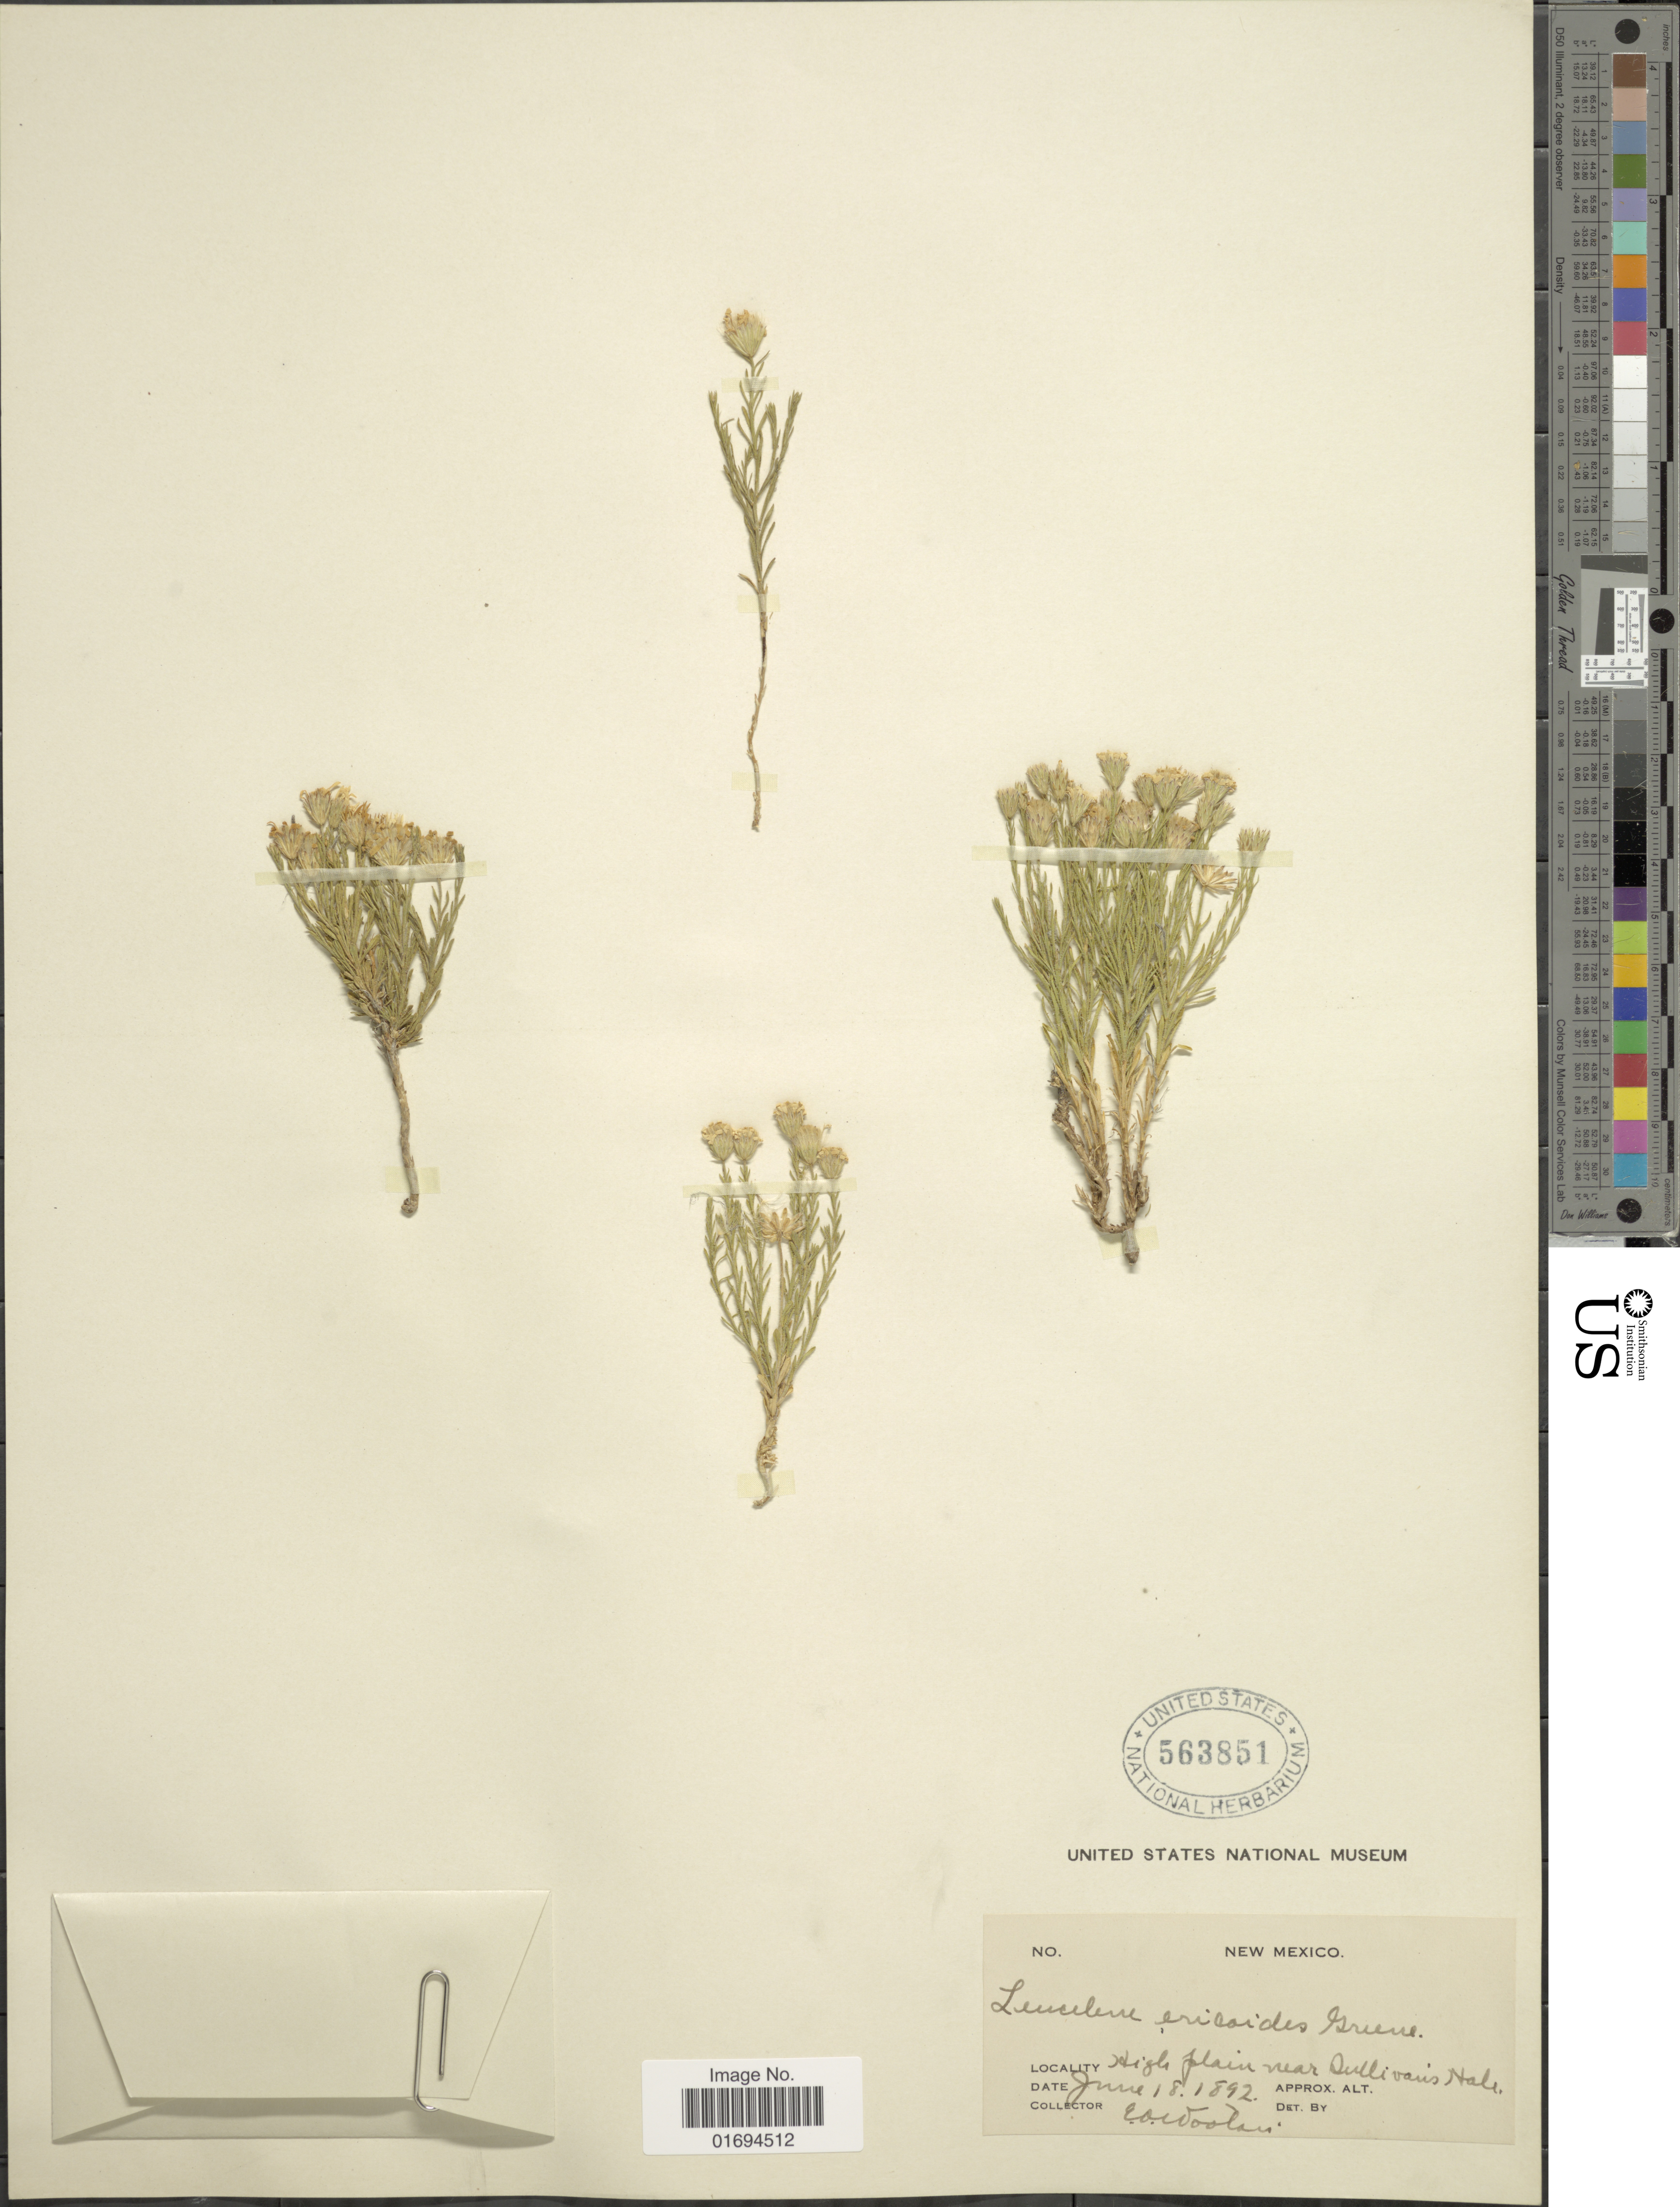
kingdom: Plantae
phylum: Tracheophyta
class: Magnoliopsida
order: Asterales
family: Asteraceae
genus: Chaetopappa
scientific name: Chaetopappa ericoides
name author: (Torr.) G.L. Nesom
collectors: E. O. Wooton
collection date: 1892-06-18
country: United States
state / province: New Mexico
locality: High plain near Sullivan's Nal.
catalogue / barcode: US 563851